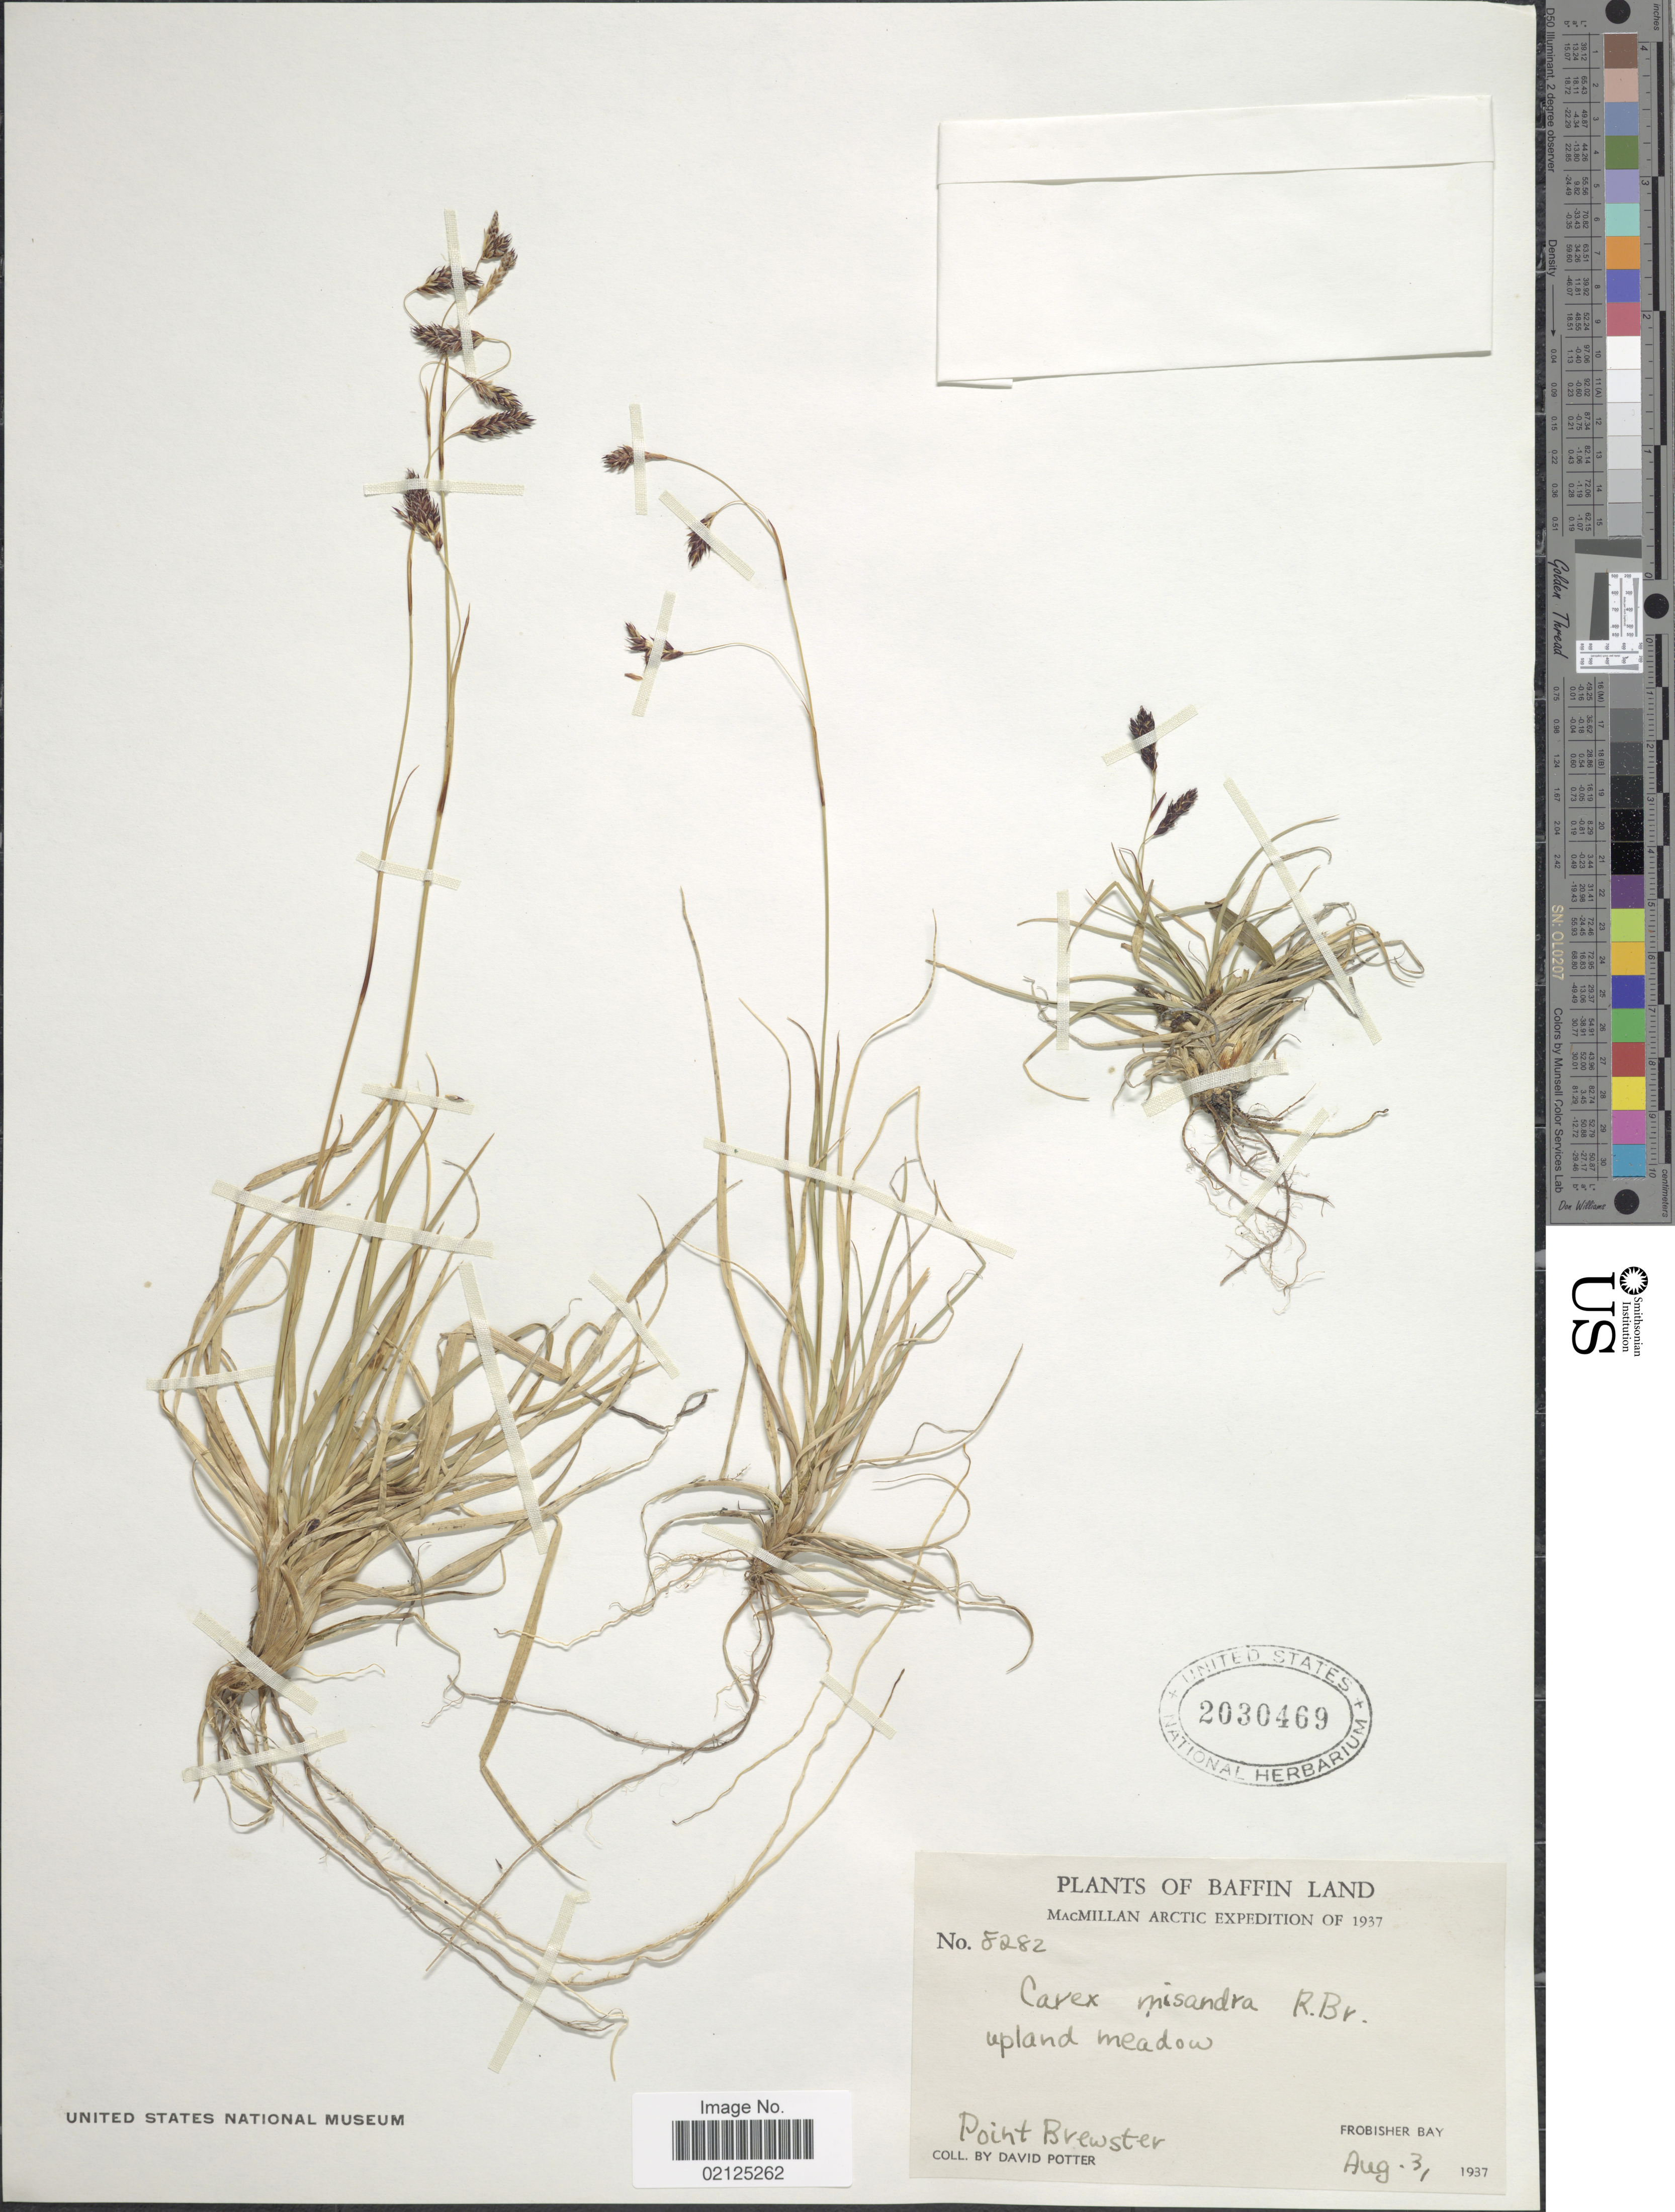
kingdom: Plantae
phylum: Tracheophyta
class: Liliopsida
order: Poales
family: Cyperaceae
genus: Carex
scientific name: Carex fuliginosa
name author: Schkuhr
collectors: D. Potter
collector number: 8282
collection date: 1937-08-31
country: Canada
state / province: Nunavut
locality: Baffin Island, Upland meadow, Point Brewster, Frobisher Bay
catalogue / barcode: US 2030469